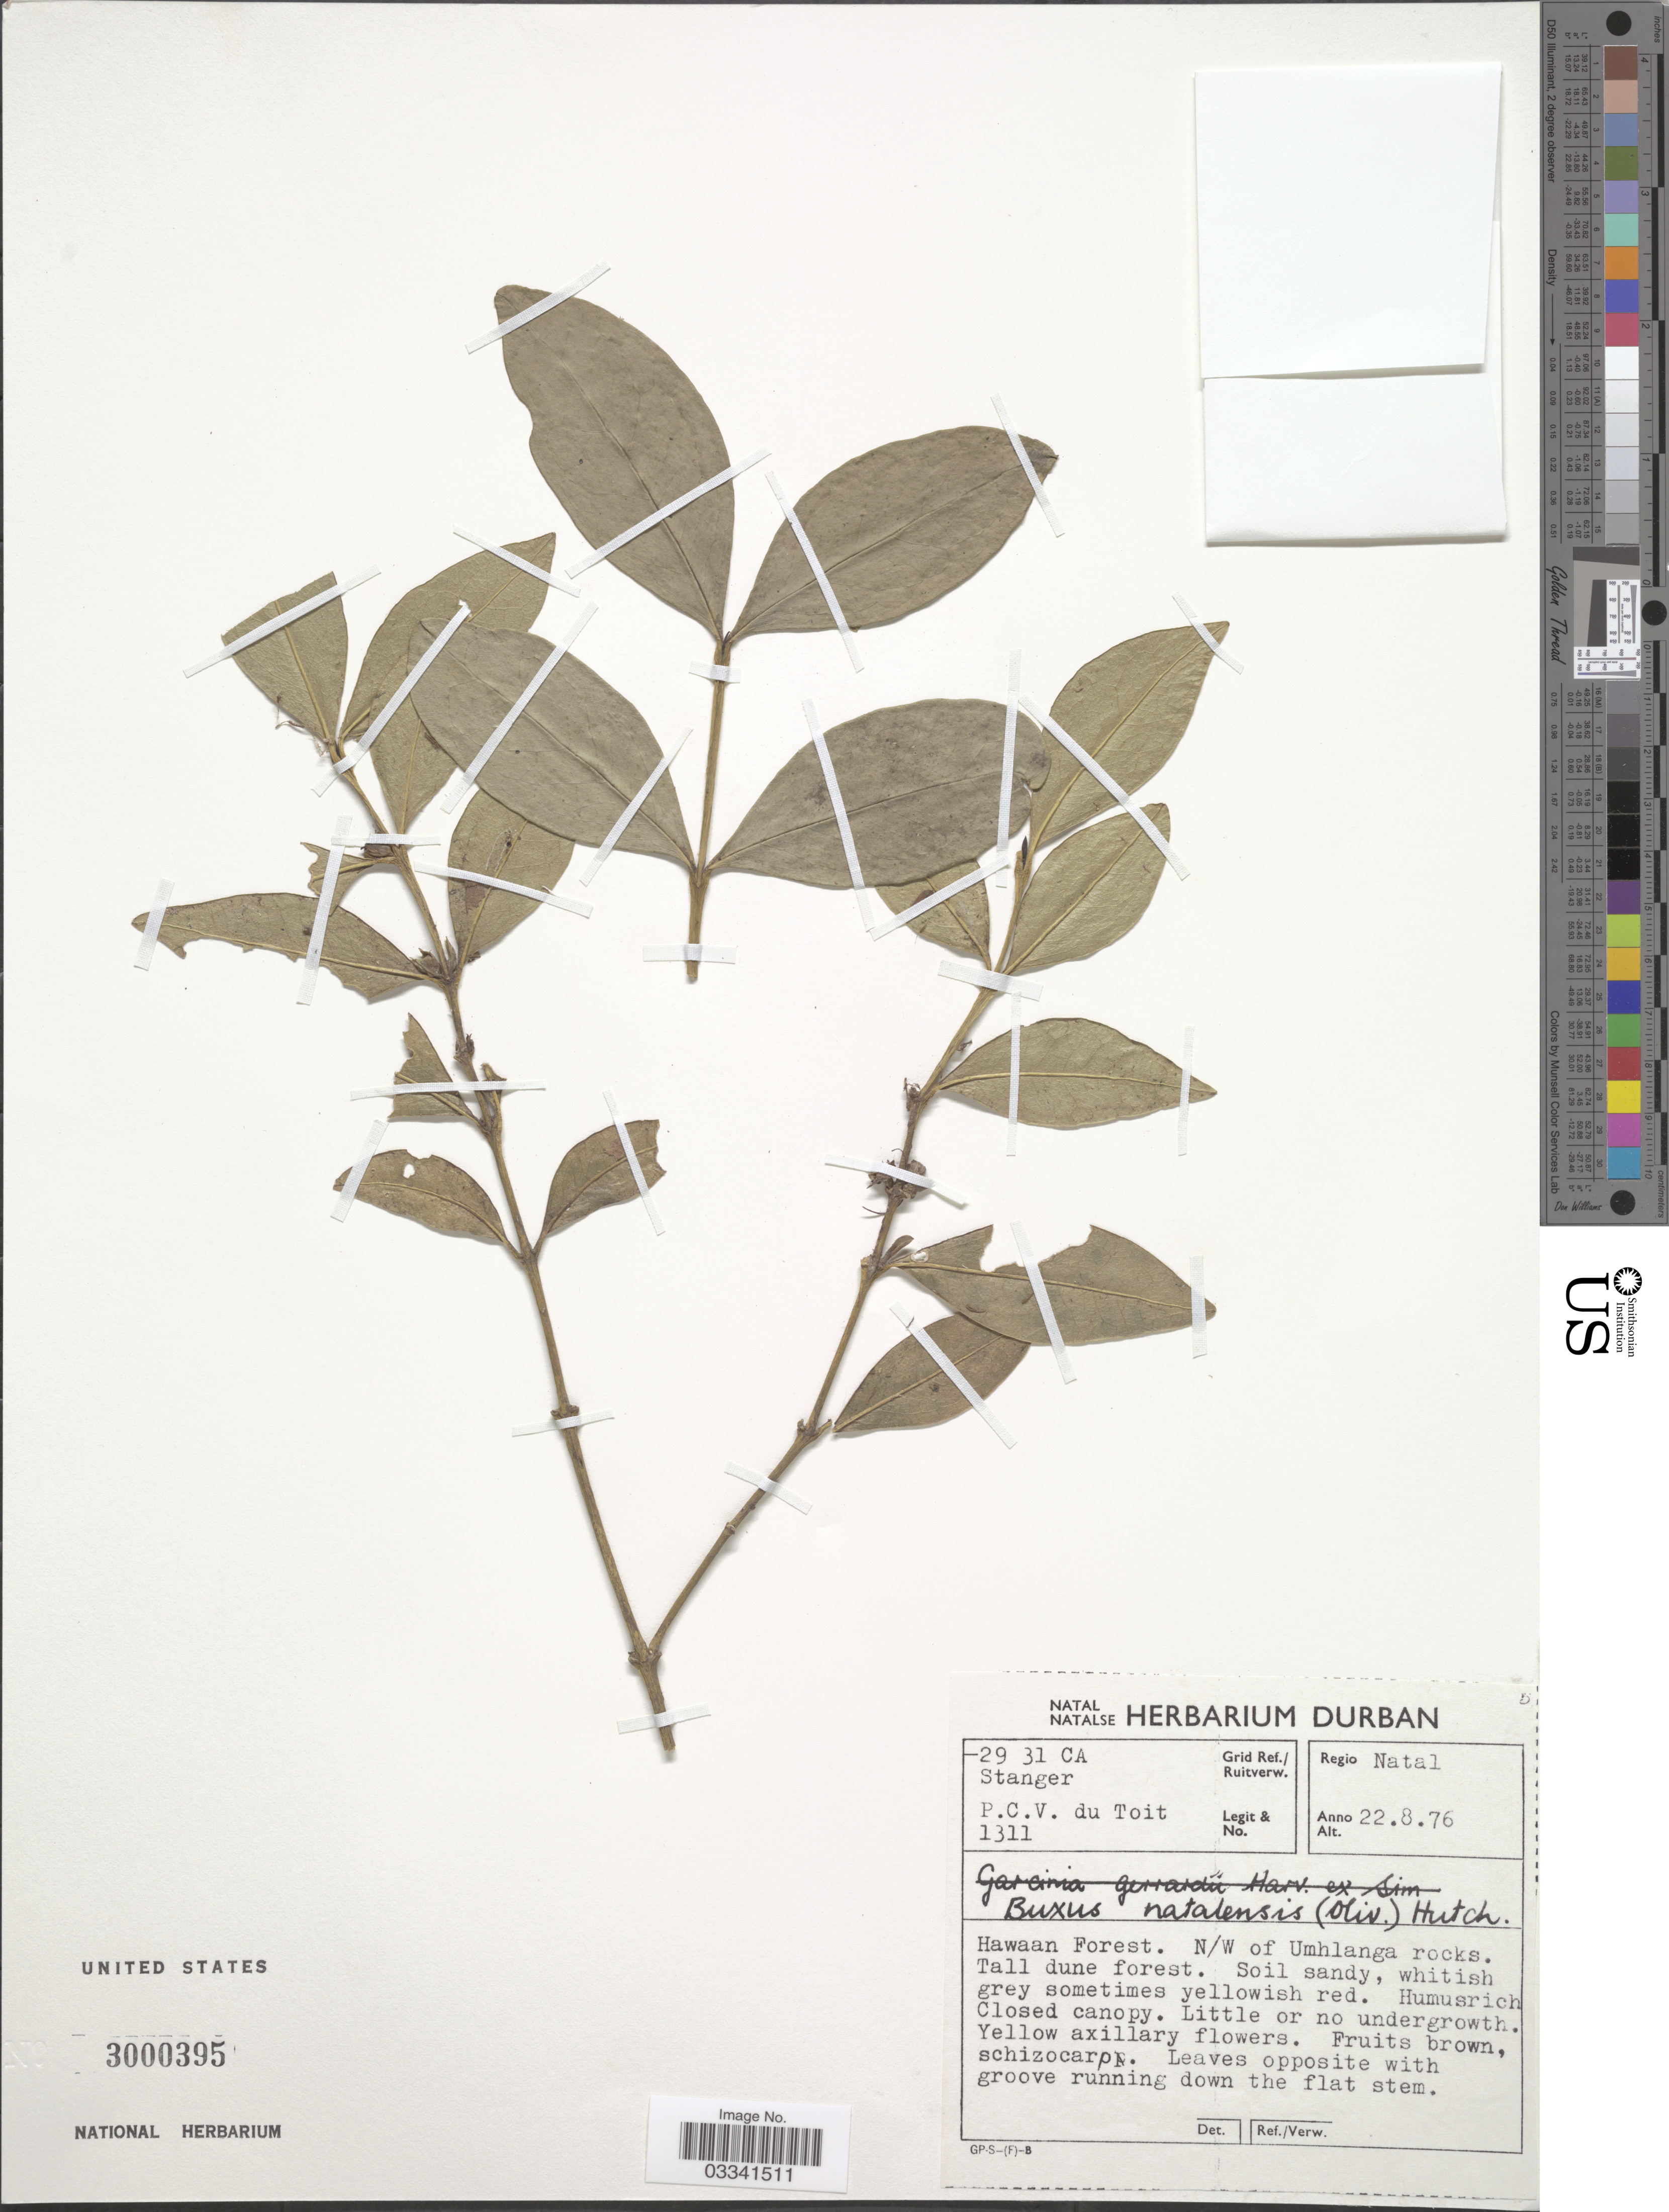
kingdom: Plantae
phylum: Tracheophyta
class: Magnoliopsida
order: Buxales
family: Buxaceae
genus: Buxus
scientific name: Buxus natalensis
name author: (Oliv.) Hutch.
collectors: P. Du Toit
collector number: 1311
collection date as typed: Transcribed d/m/y: 22/8/76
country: South Africa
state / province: KwaZulu-Natal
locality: Regio Natal. Grid Ref./Ruitverw. 29 31 CA. Hawaan Forest. N/W of Umhlanga rocks.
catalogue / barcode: US 3000395